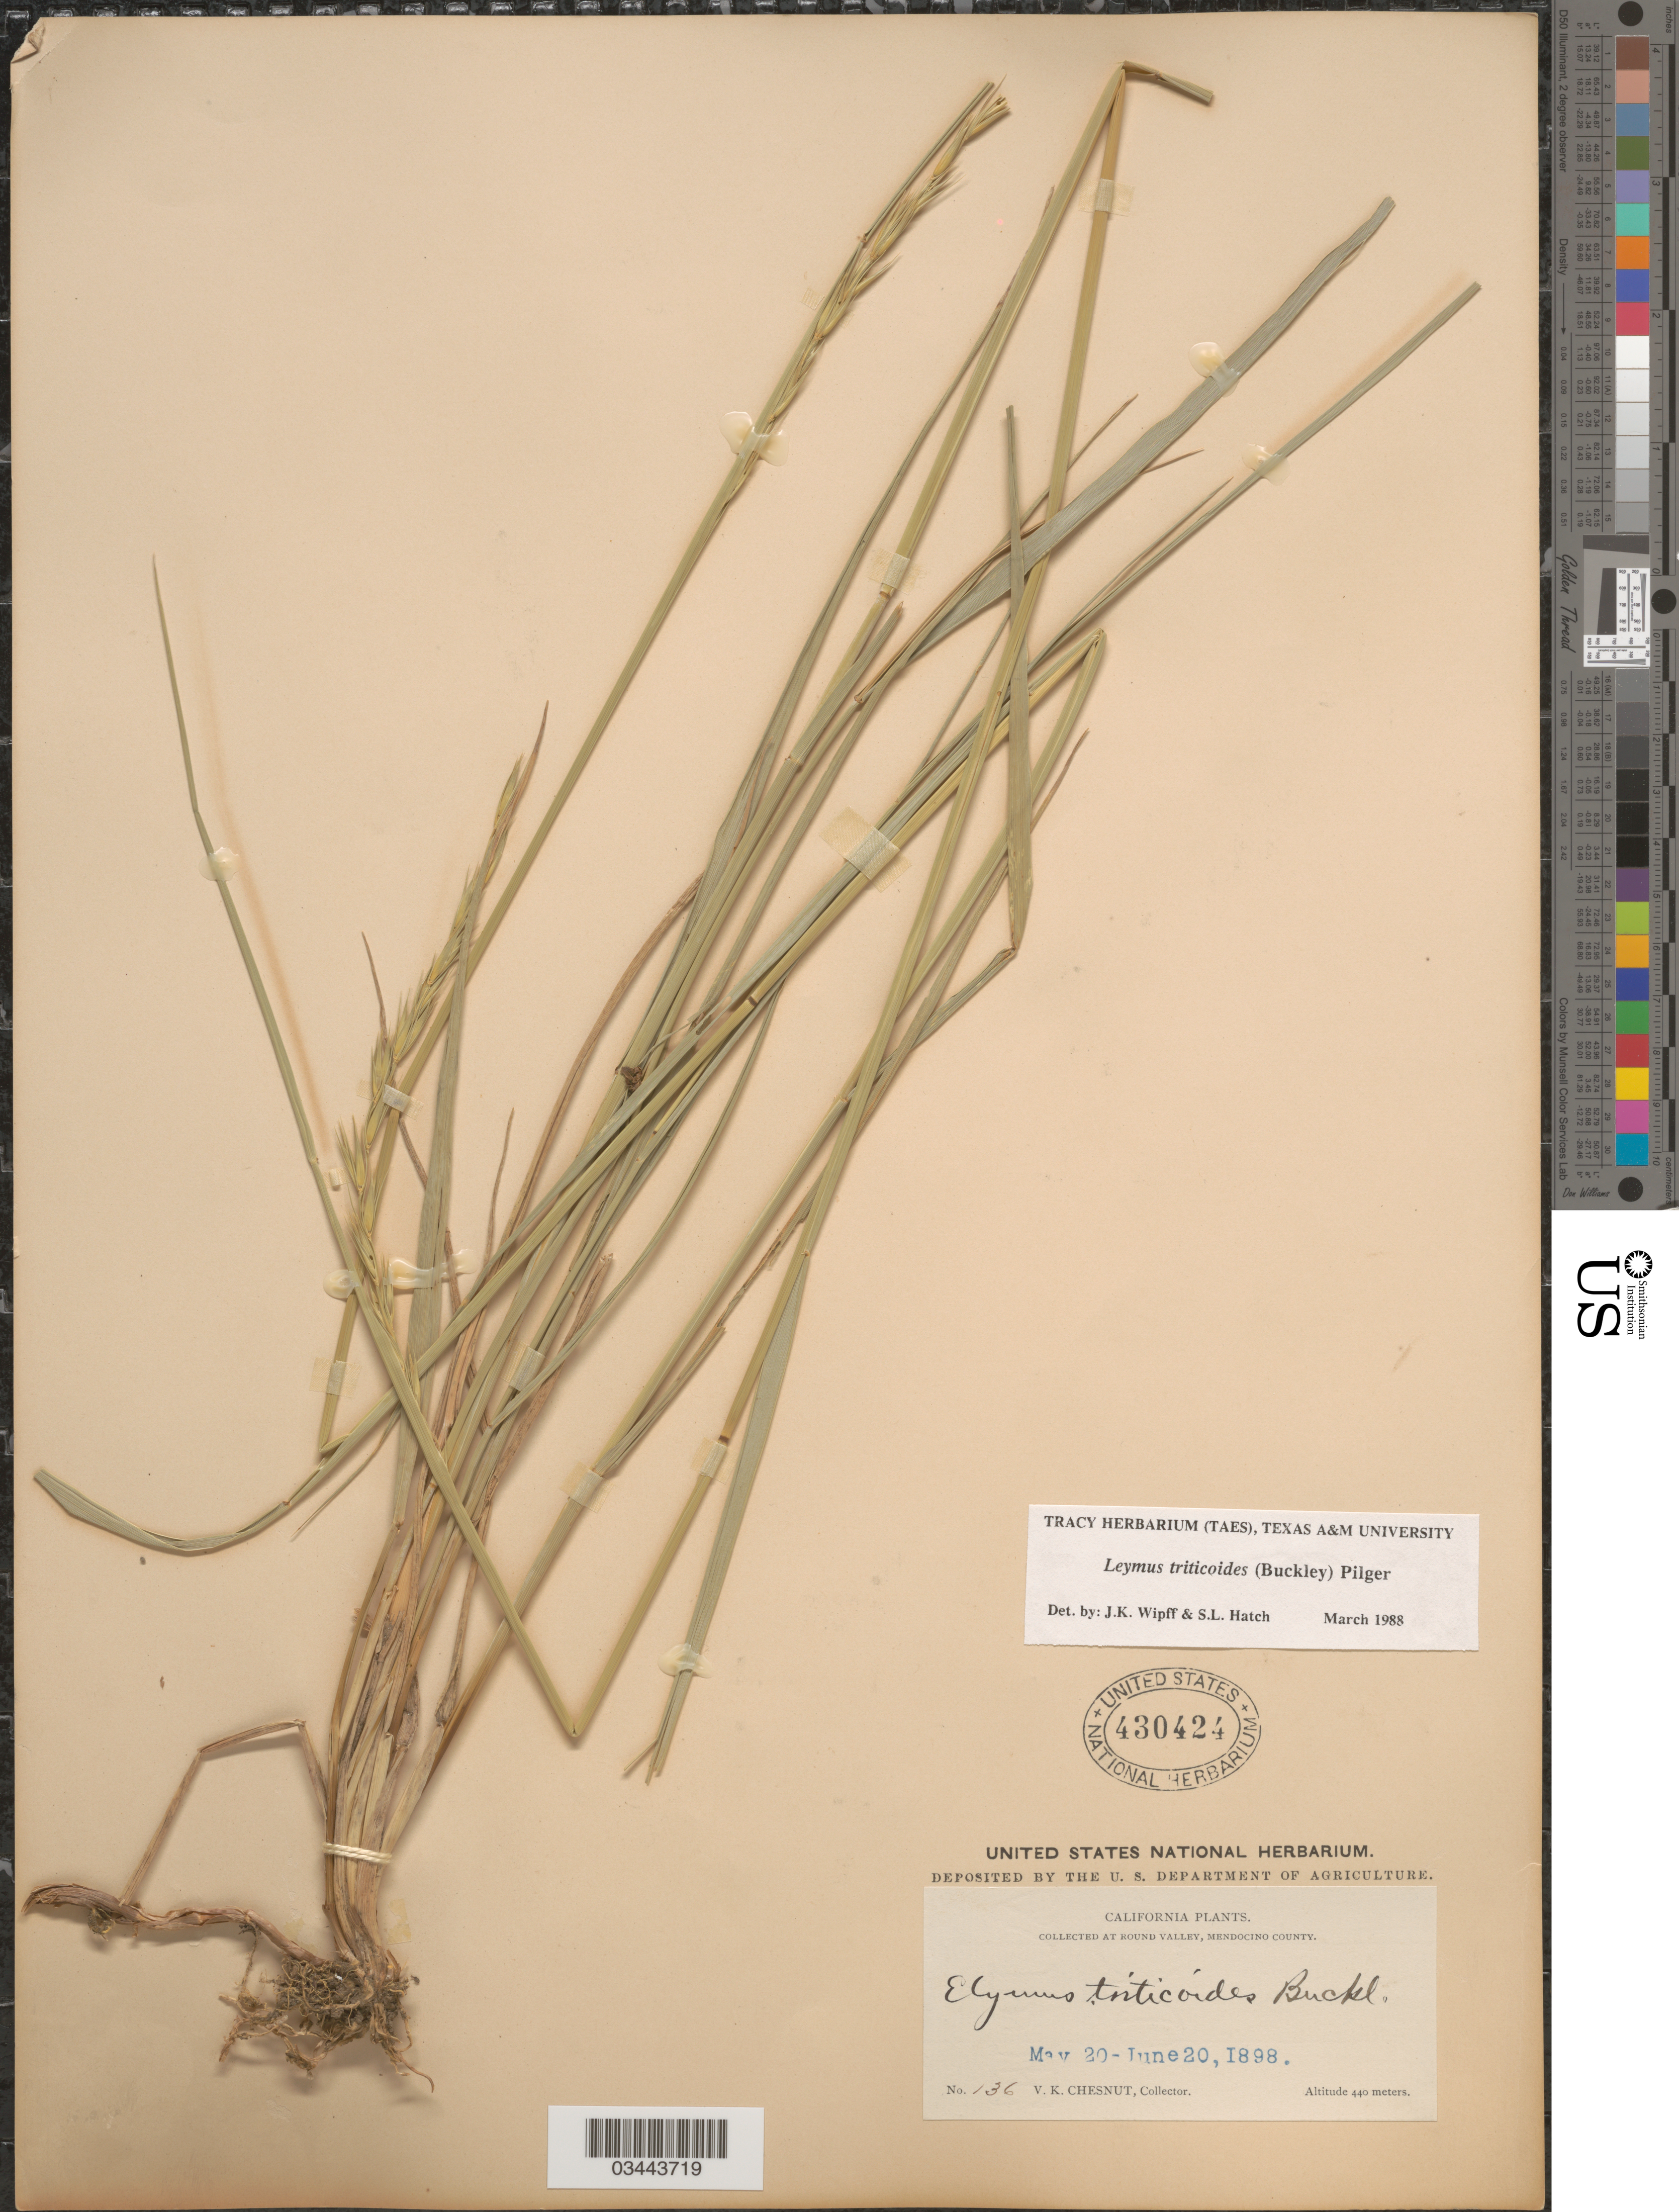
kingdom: Plantae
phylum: Tracheophyta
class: Liliopsida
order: Poales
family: Poaceae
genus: Leymus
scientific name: Leymus triticoides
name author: (Buckley) Pilg.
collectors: V. K. Chestnut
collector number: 136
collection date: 1898-05-20/1898-06-20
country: United States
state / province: California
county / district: Mendocino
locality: At Round Valley, Mendocino County.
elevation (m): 440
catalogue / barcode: US 430424